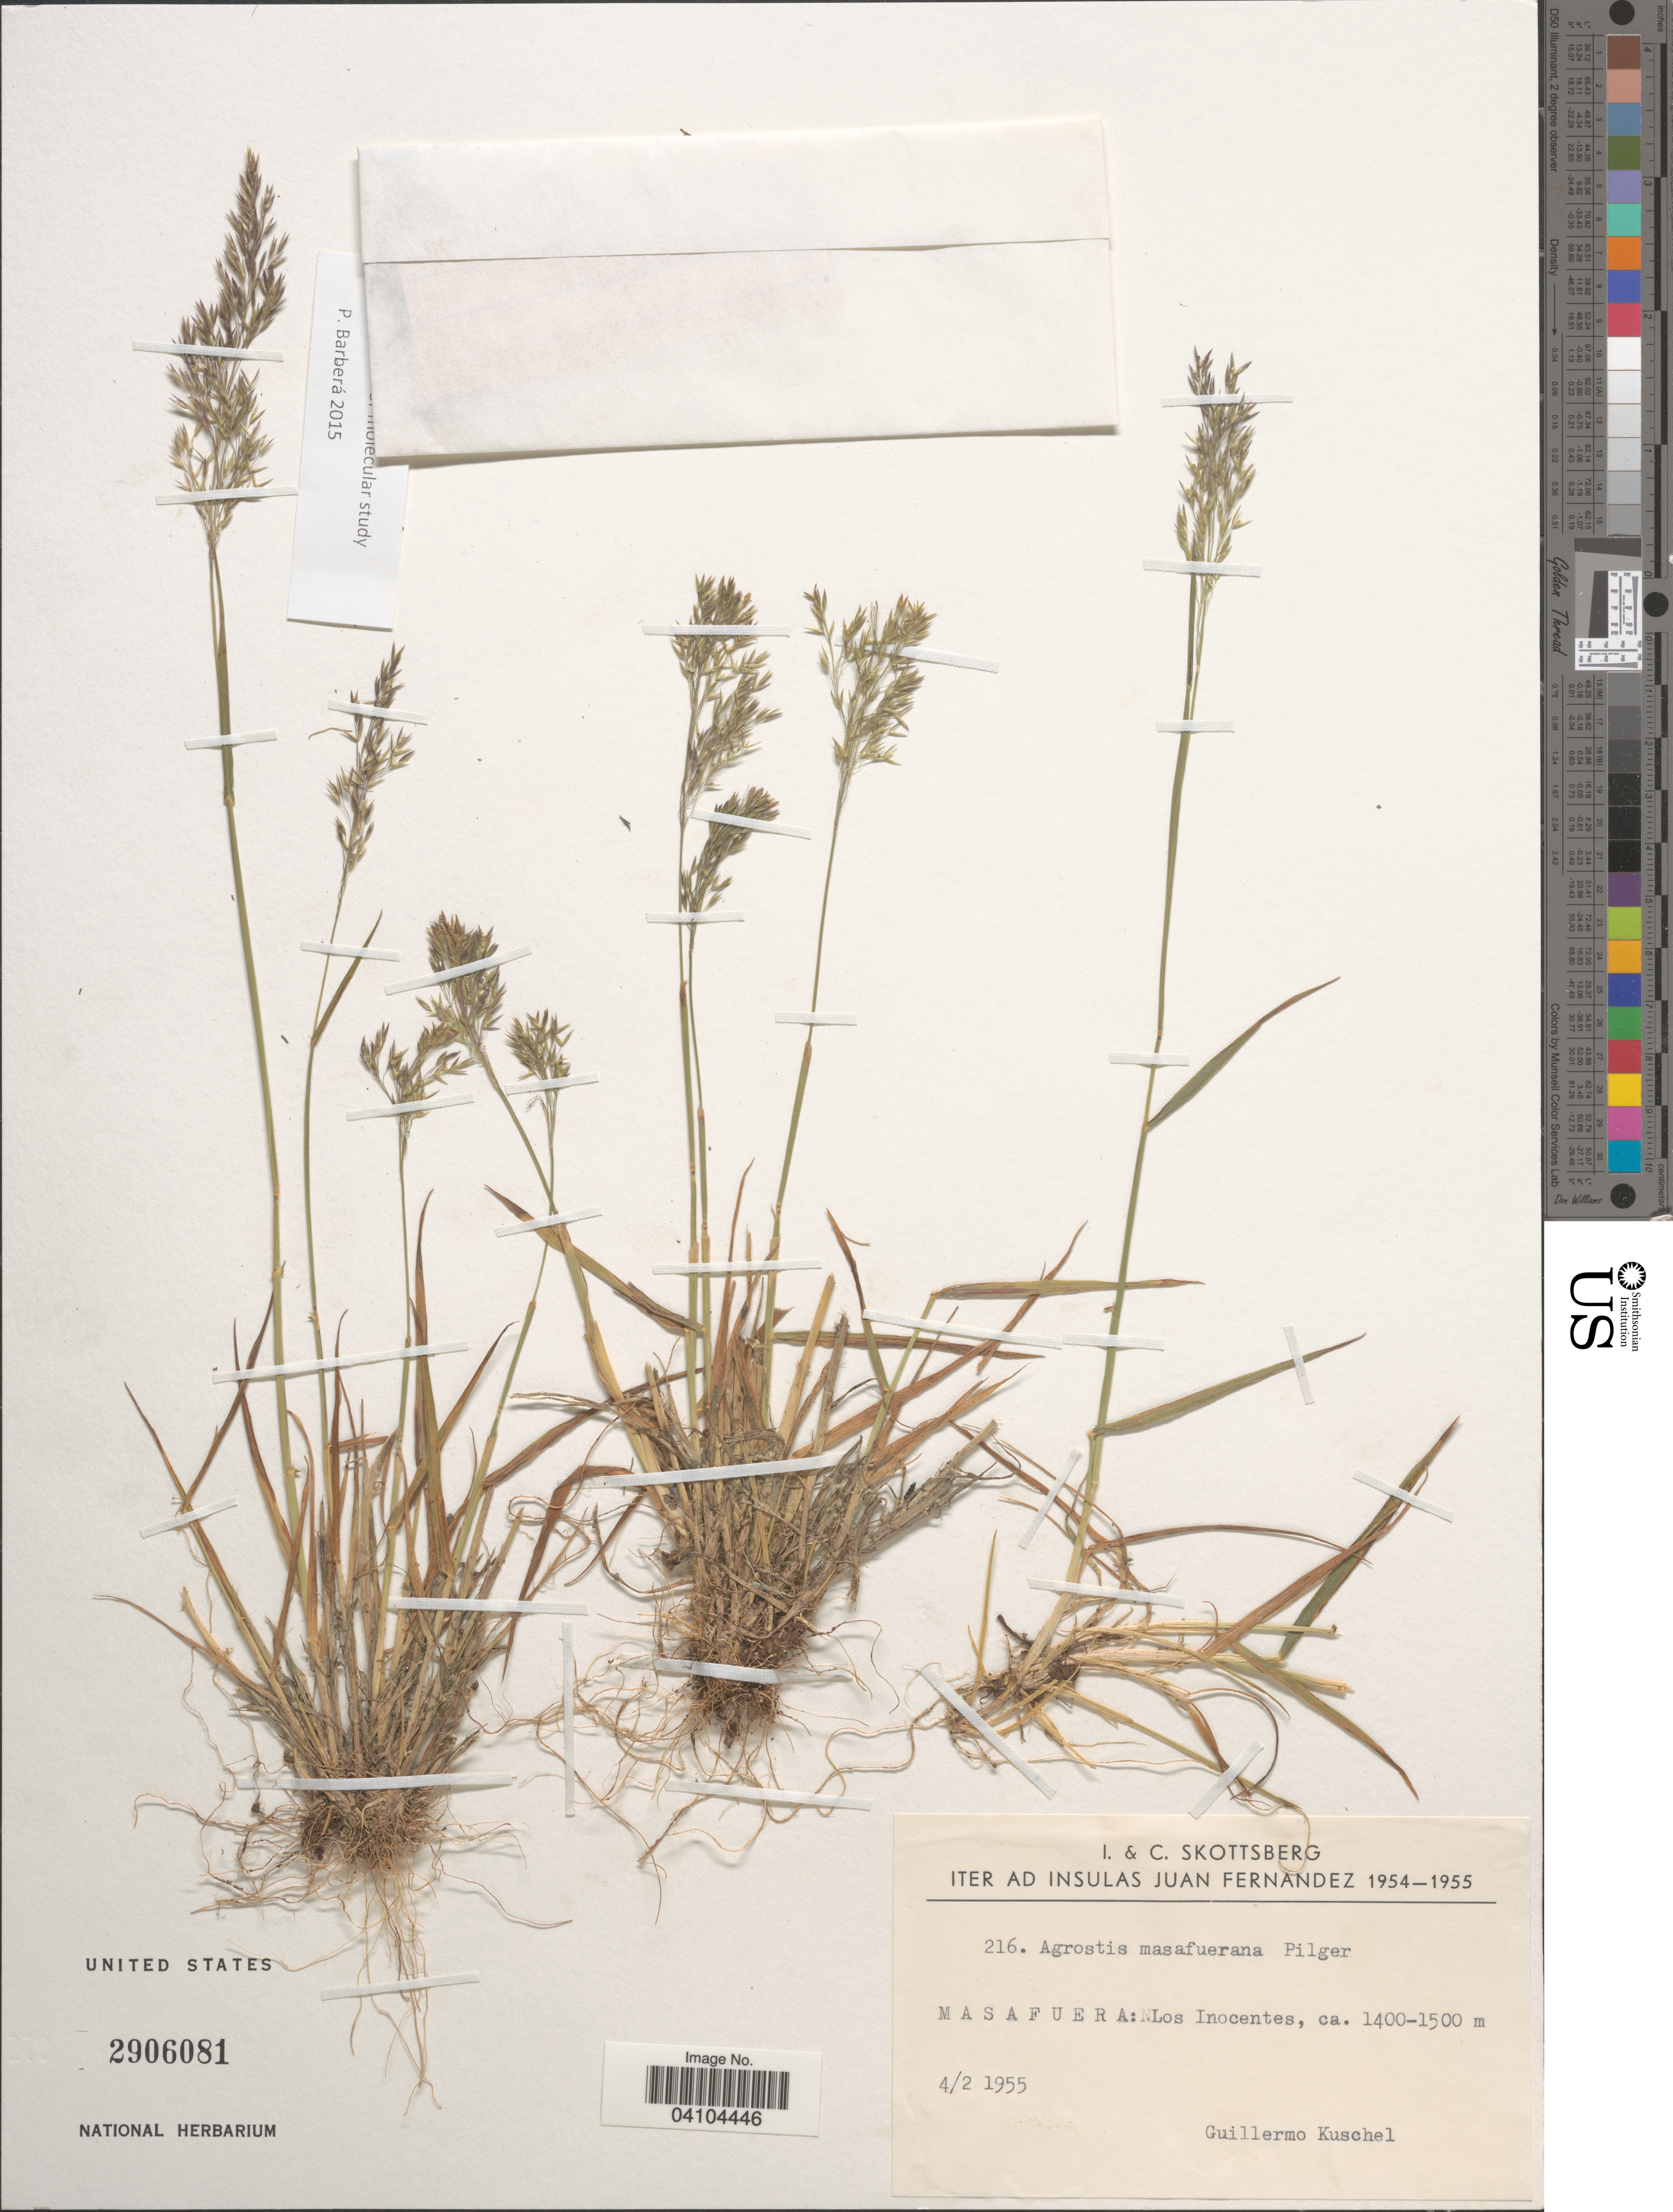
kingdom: Plantae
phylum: Tracheophyta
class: Liliopsida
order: Poales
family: Poaceae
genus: Agrostis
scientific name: Agrostis masafuerna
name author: Pilg.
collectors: G. Kuschel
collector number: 216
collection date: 1955-02-04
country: Chile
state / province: Valparaíso (V)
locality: Iter ad insulas Juan Fernandez 1954-1955. Masafuera: Los Inocentes.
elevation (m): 1400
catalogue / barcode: US 2906081